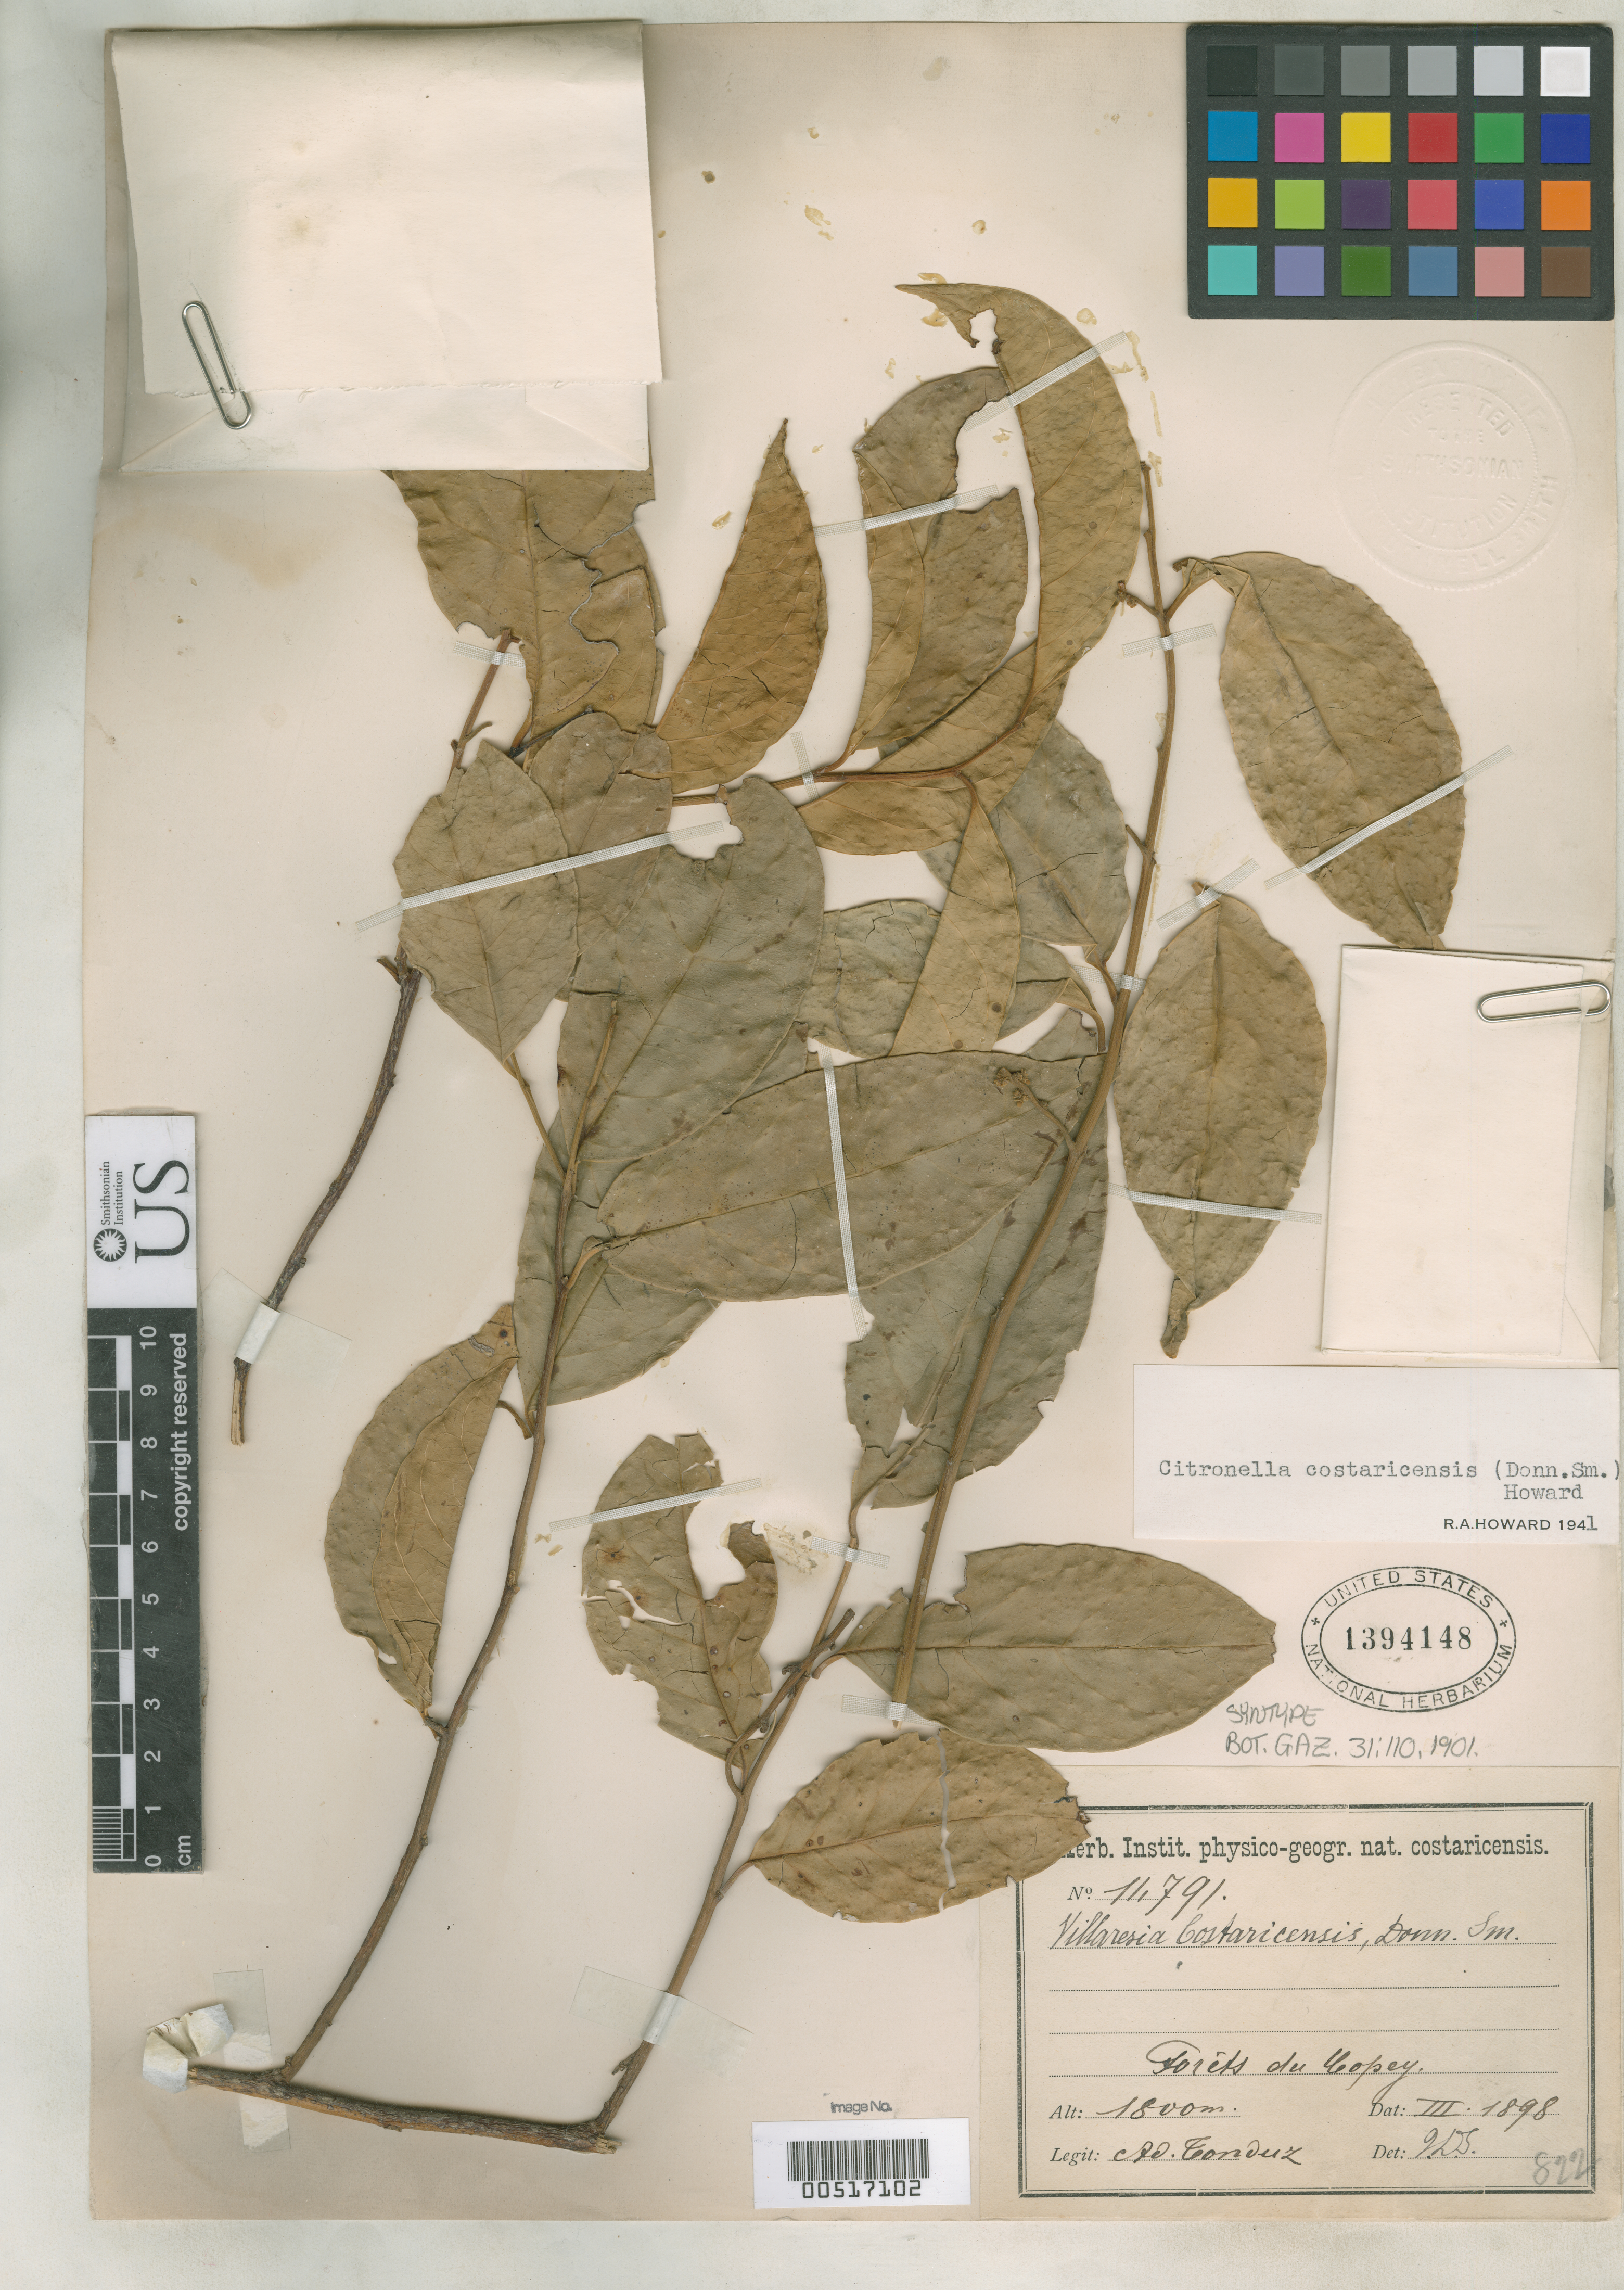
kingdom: Plantae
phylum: Tracheophyta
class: Magnoliopsida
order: Cardiopteridales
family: Cardiopteridaceae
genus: Villaresia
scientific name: Villaresia costaricensis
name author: Donn. Sm.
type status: Syntype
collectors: A. Tonduz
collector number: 11791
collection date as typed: Mar 1898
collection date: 1898-03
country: Costa Rica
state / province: Cartago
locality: Forets du Copey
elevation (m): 1800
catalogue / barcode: US 1394148